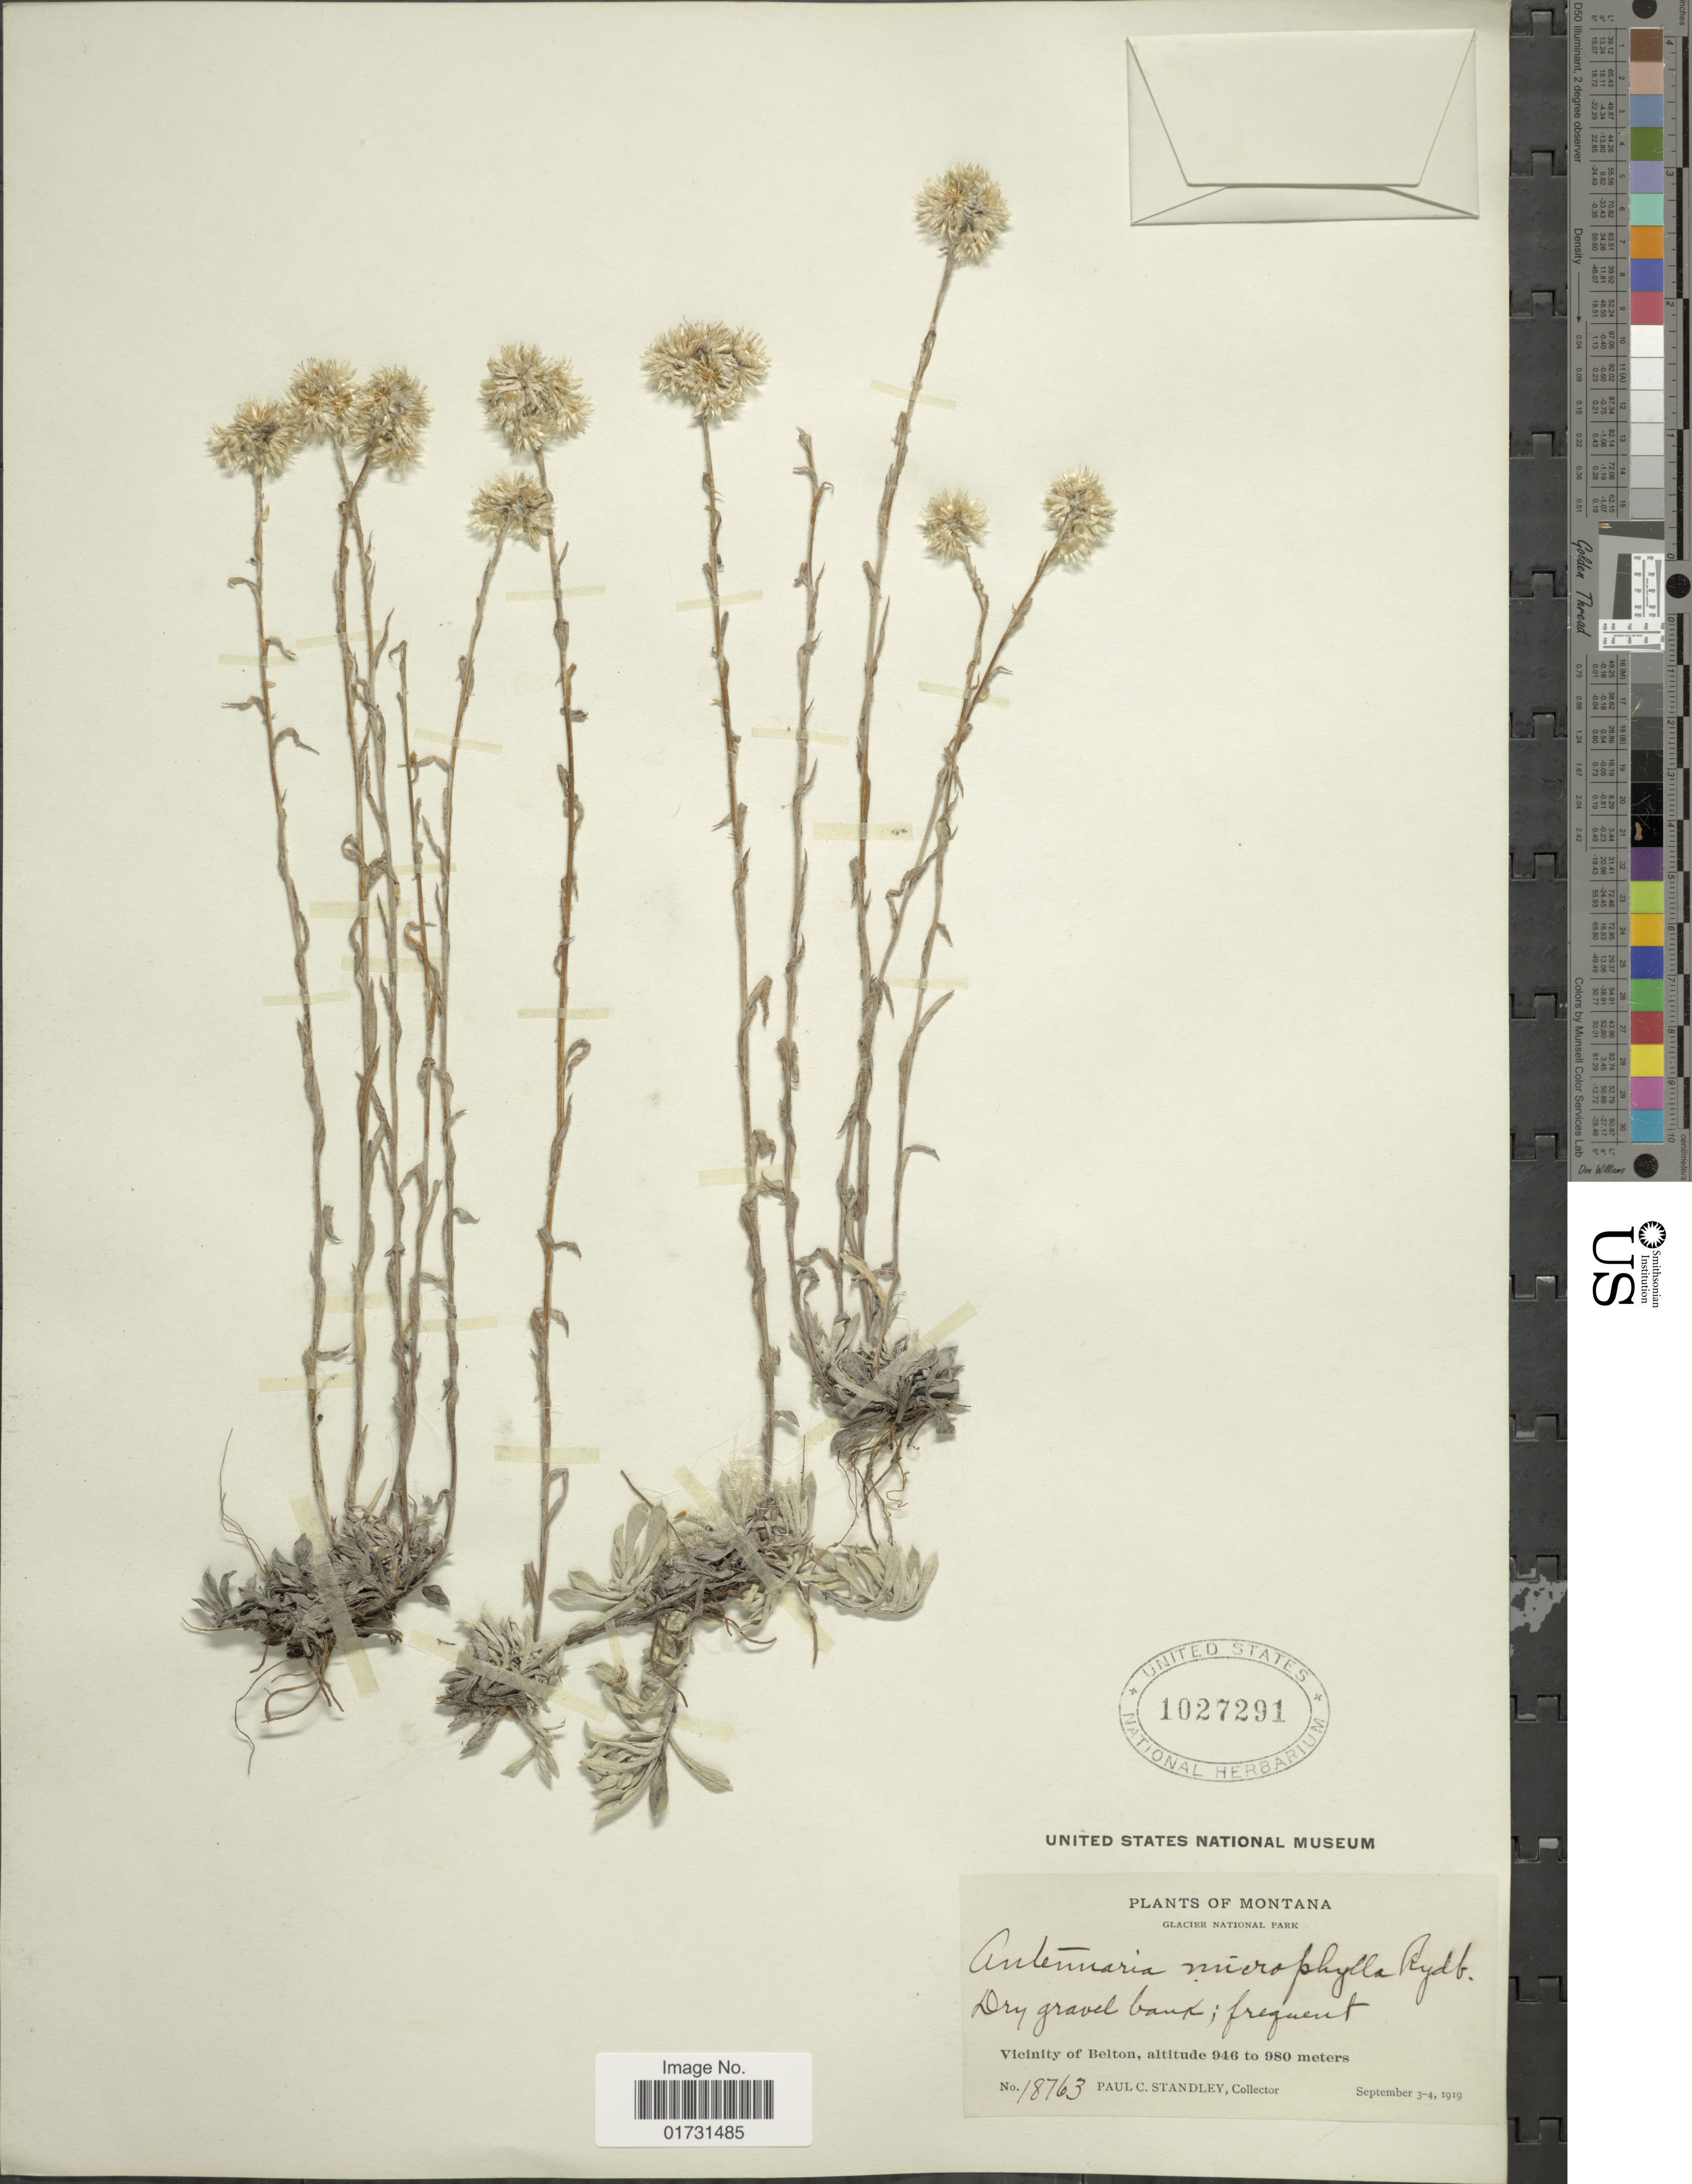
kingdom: Plantae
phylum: Tracheophyta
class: Magnoliopsida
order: Asterales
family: Asteraceae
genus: Antennaria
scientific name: Antennaria microphylla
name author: Rydb.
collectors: P. C. Standley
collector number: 18763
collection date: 1919-09-03/1919-09-04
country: United States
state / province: Montana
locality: Glacier National Park. Vicinity of Belton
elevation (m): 946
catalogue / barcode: US 1027291